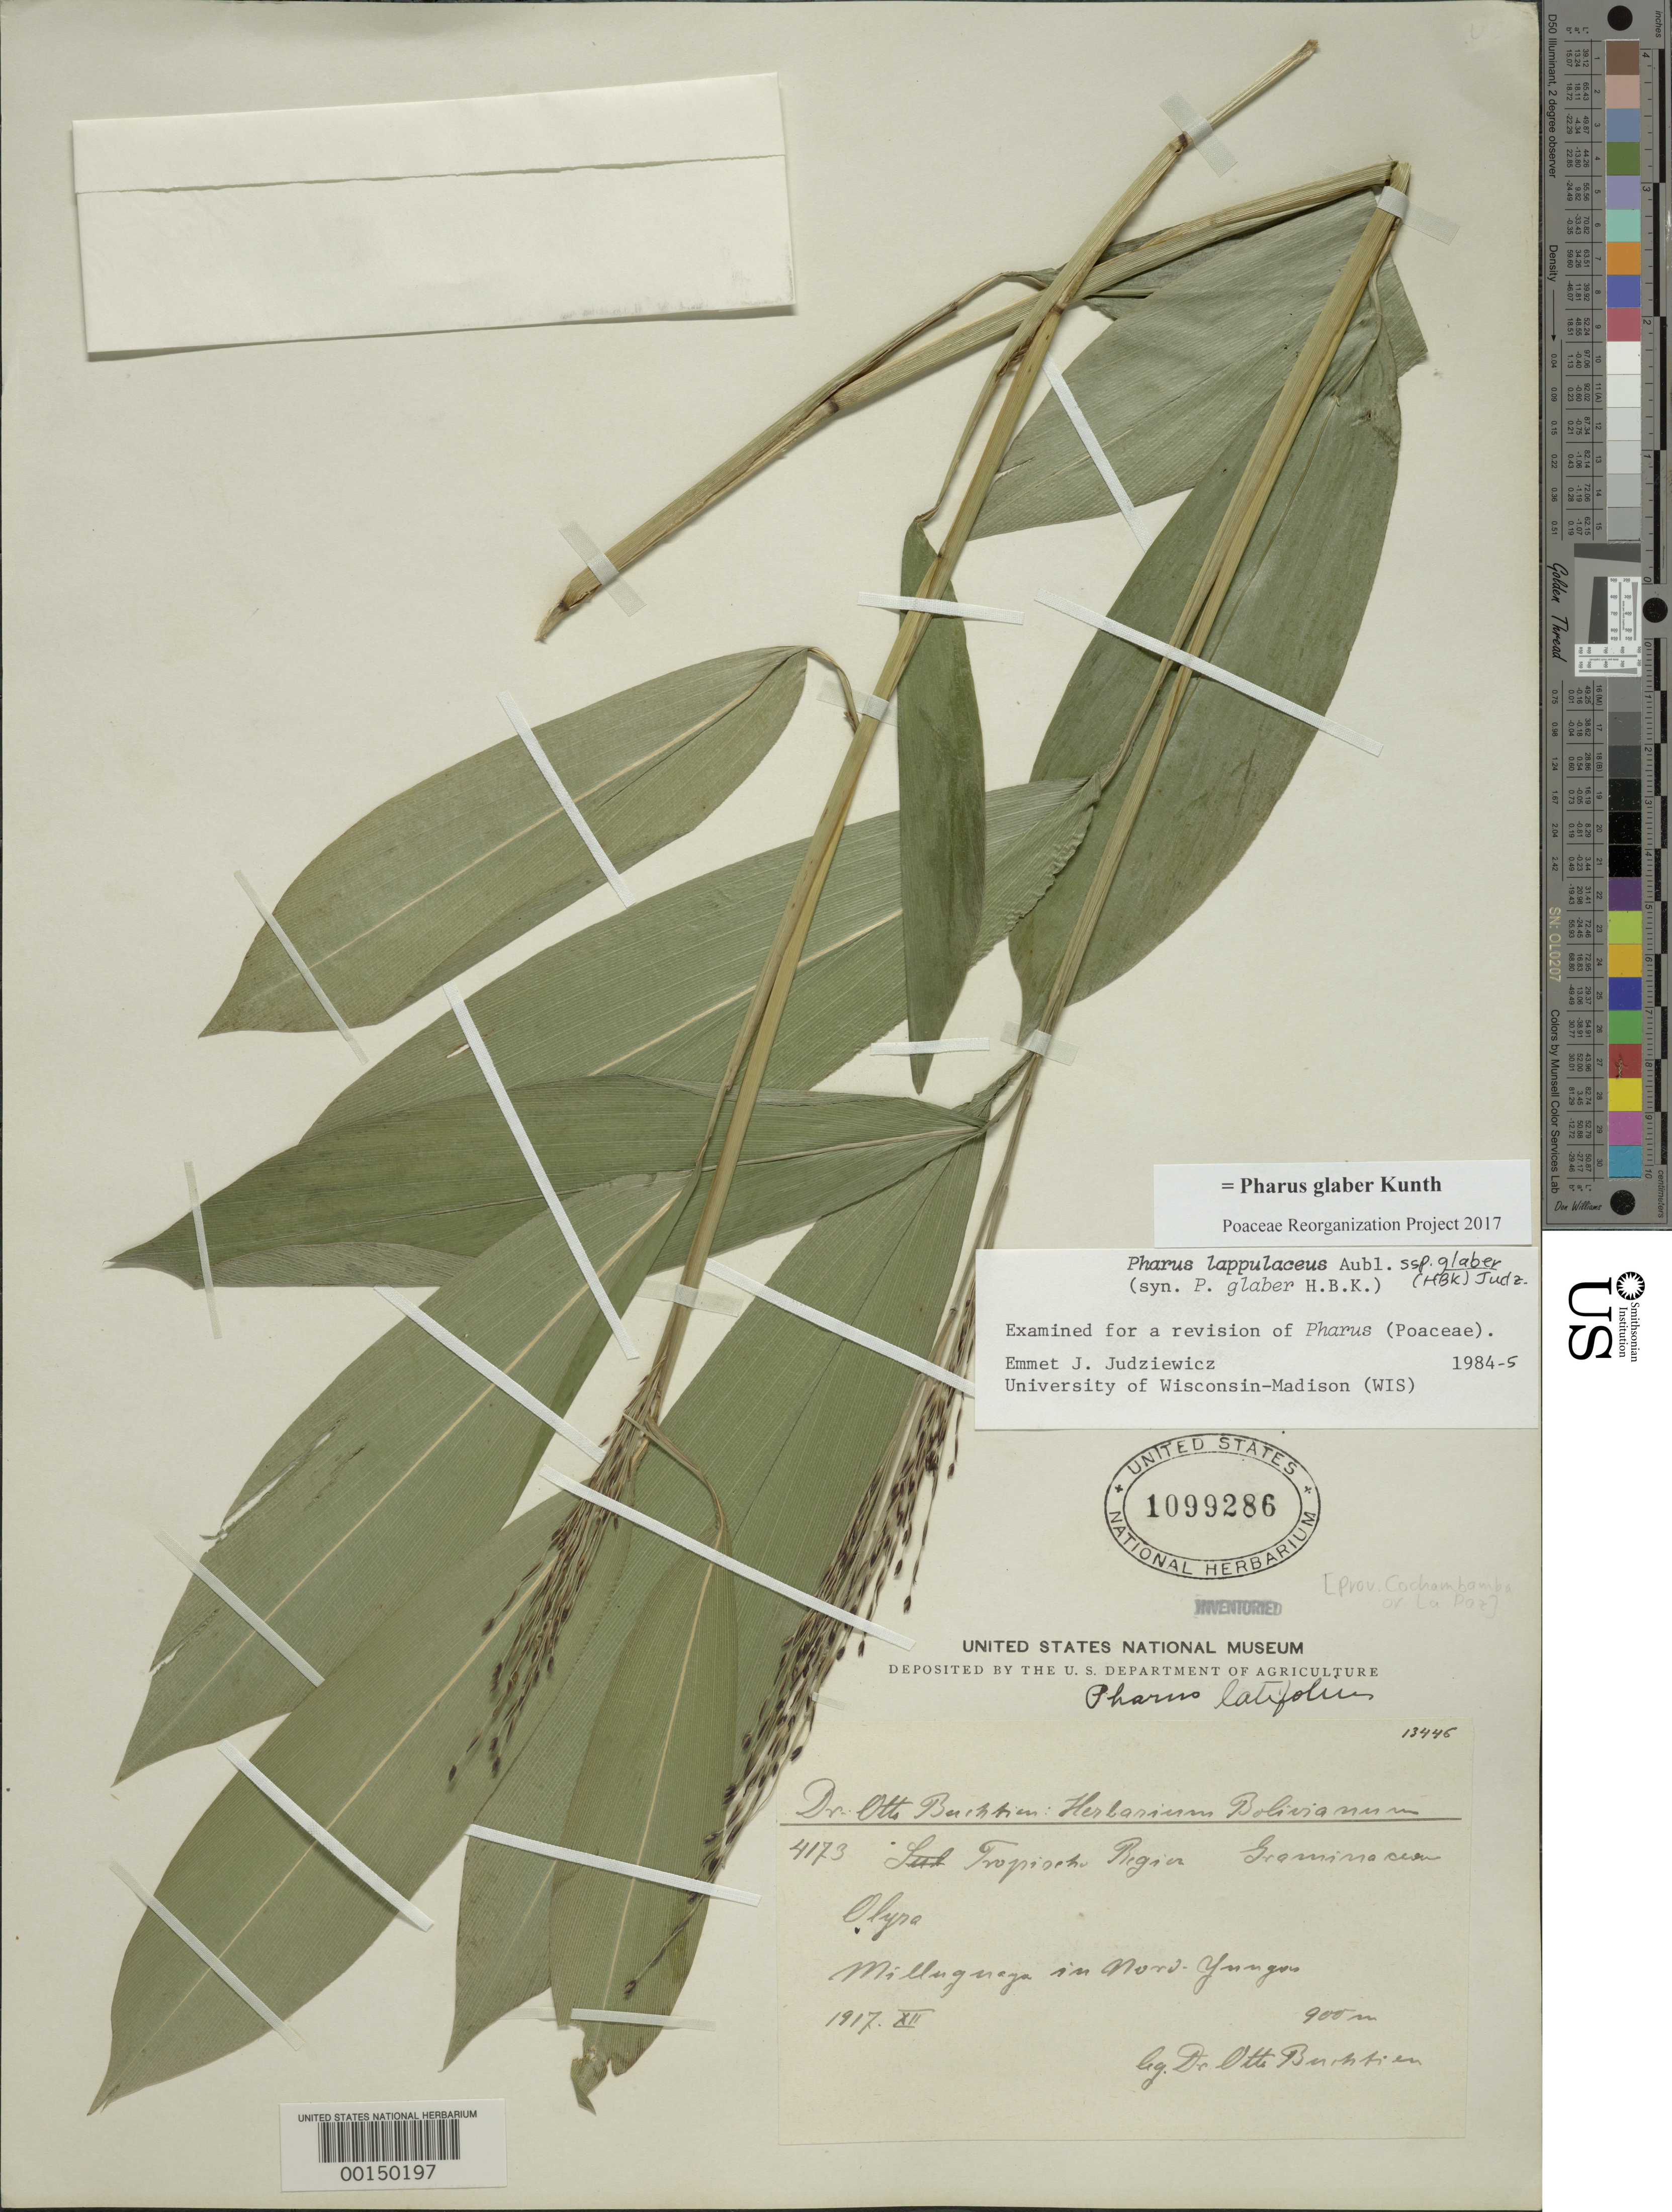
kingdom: Plantae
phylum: Tracheophyta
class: Liliopsida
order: Poales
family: Poaceae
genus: Pharus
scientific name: Pharus glaber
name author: Kunth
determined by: Poaceae Reorganization Project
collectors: O. Buchtien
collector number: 4173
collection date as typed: Dec 1917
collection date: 1917-12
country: Bolivia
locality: Millinguaya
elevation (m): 900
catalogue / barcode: US 1099286